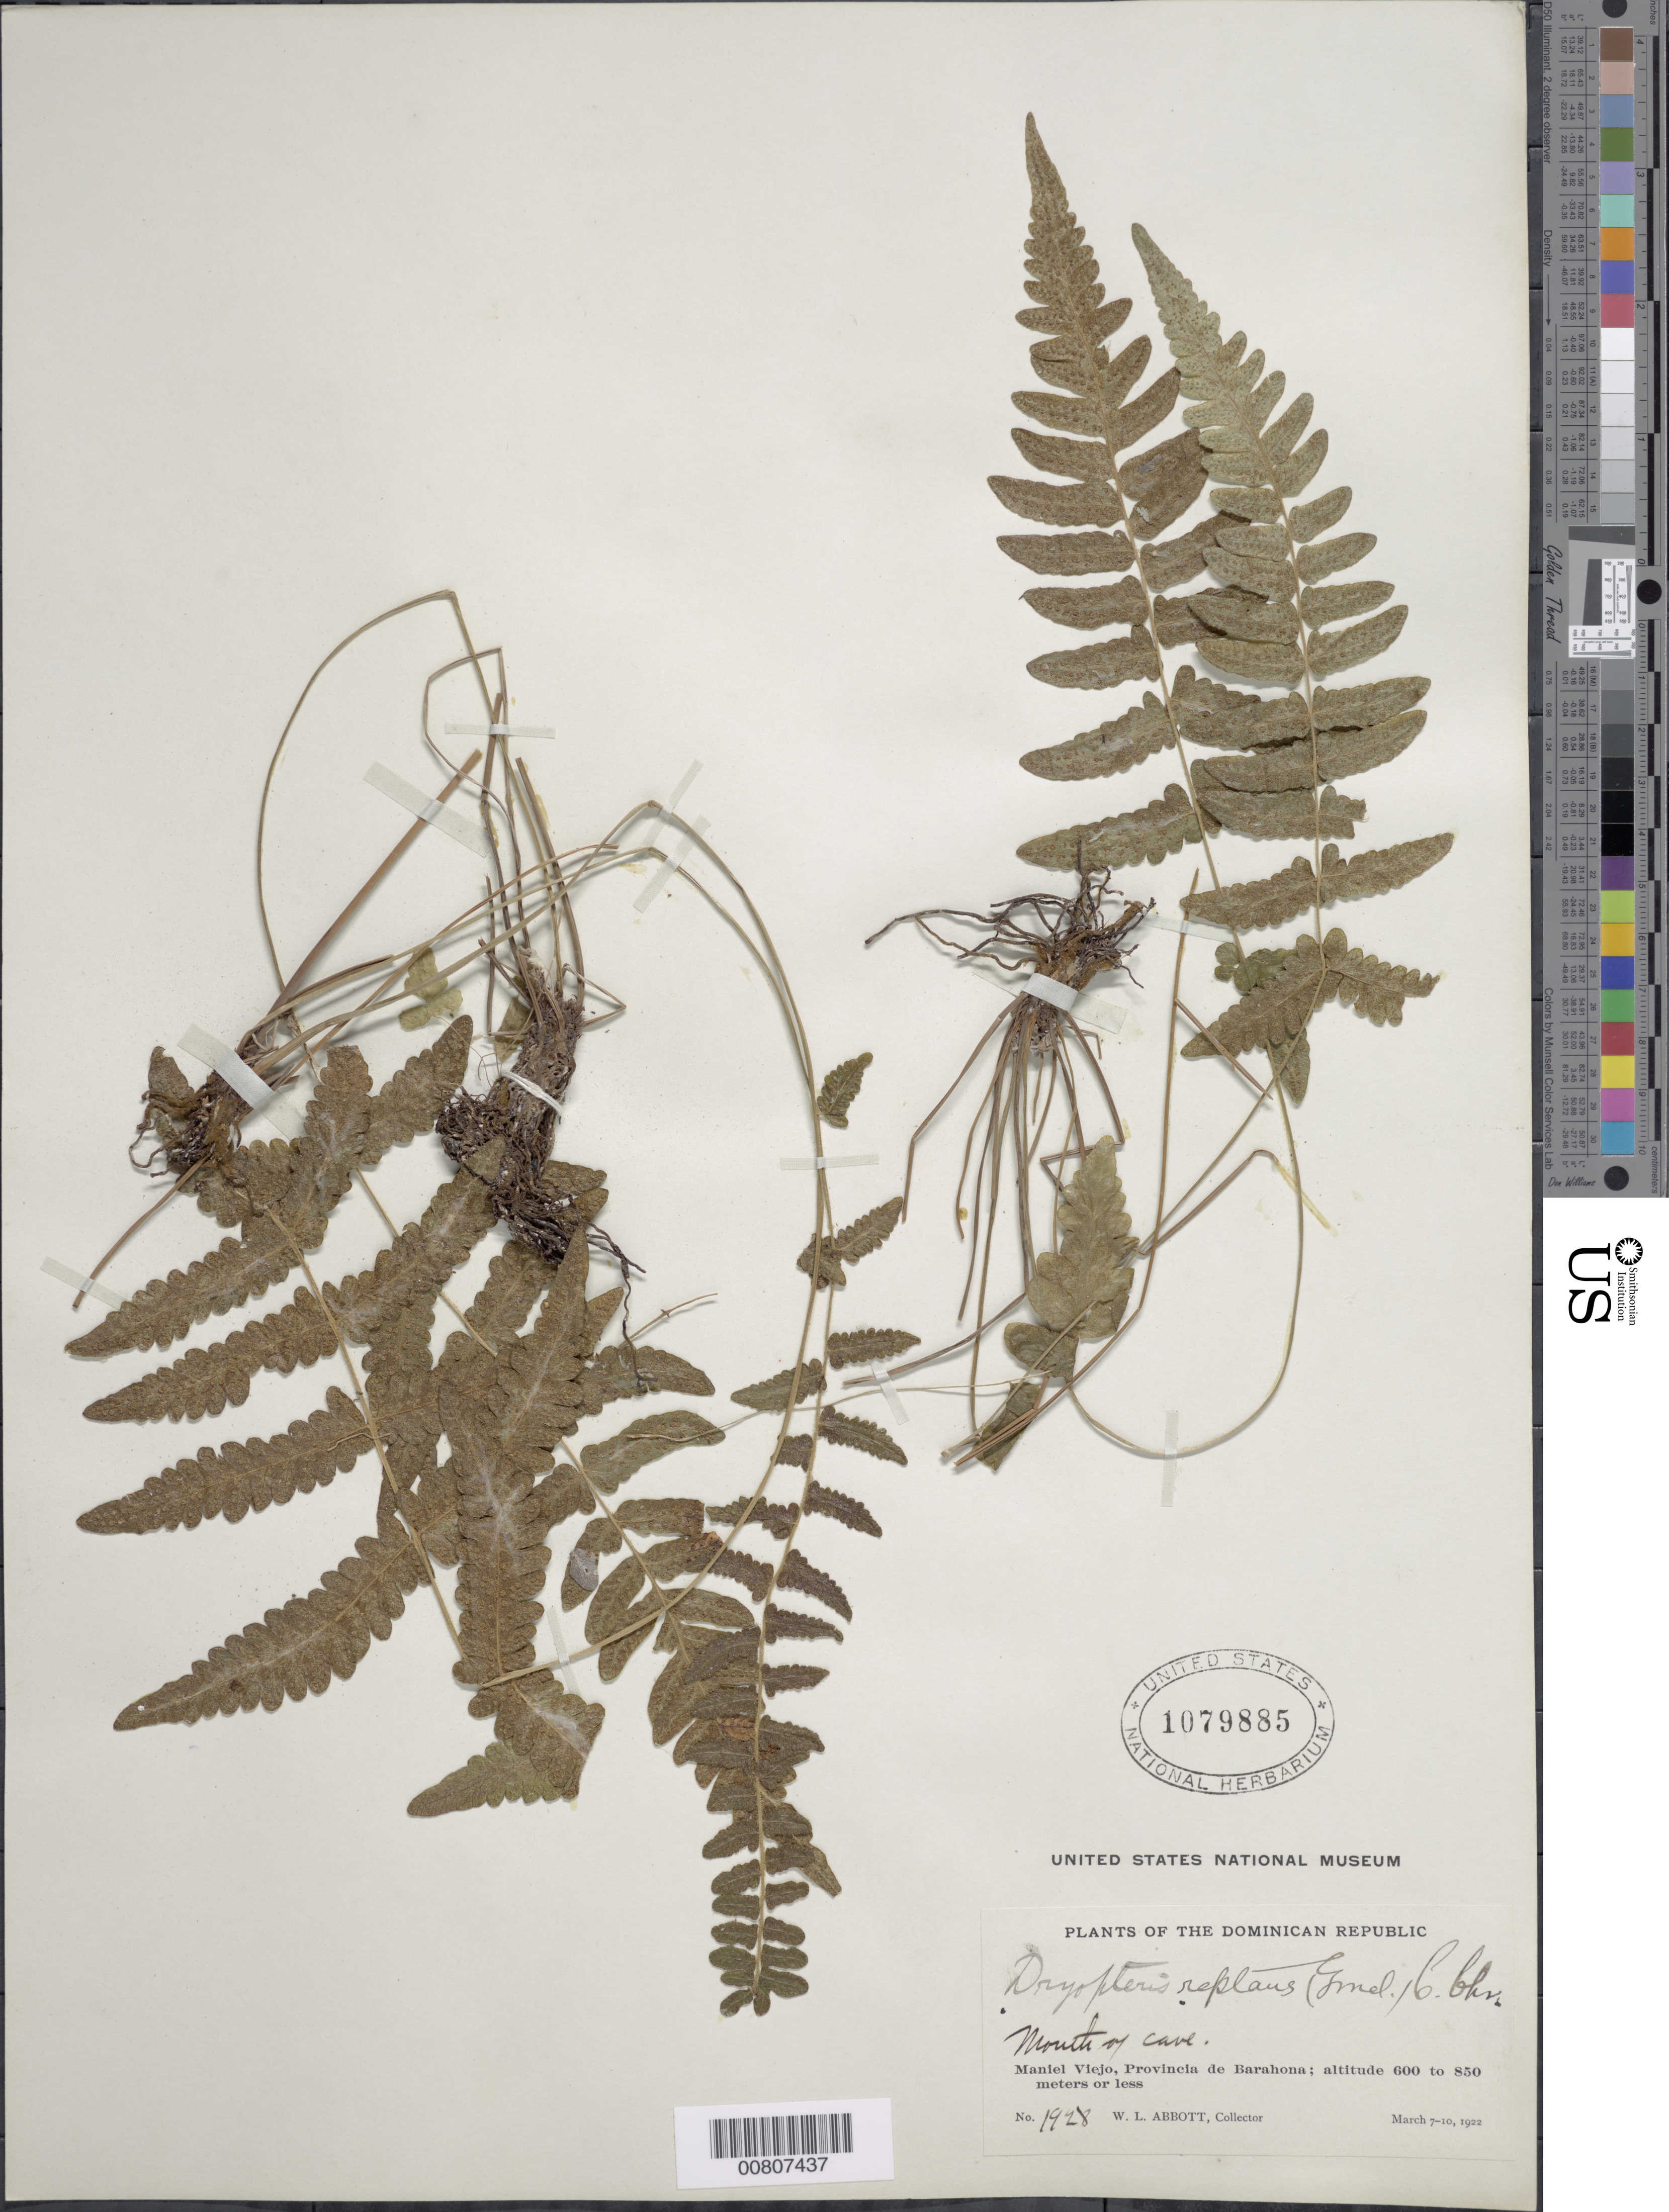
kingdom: Plantae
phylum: Tracheophyta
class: Polypodiopsida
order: Polypodiales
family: Thelypteridaceae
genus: Goniopteris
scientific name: Goniopteris reptans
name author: (J.F. Gmel.) C. Presl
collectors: W. L. Abbott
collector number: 1928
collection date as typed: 07 Mar 1922 to 10 Mar 1922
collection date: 1922-03-07/1922-03-10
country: Dominican Republic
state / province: Barahona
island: Hispaniola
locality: Maniel Viejo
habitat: Mouth of cave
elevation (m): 600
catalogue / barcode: US 1079885